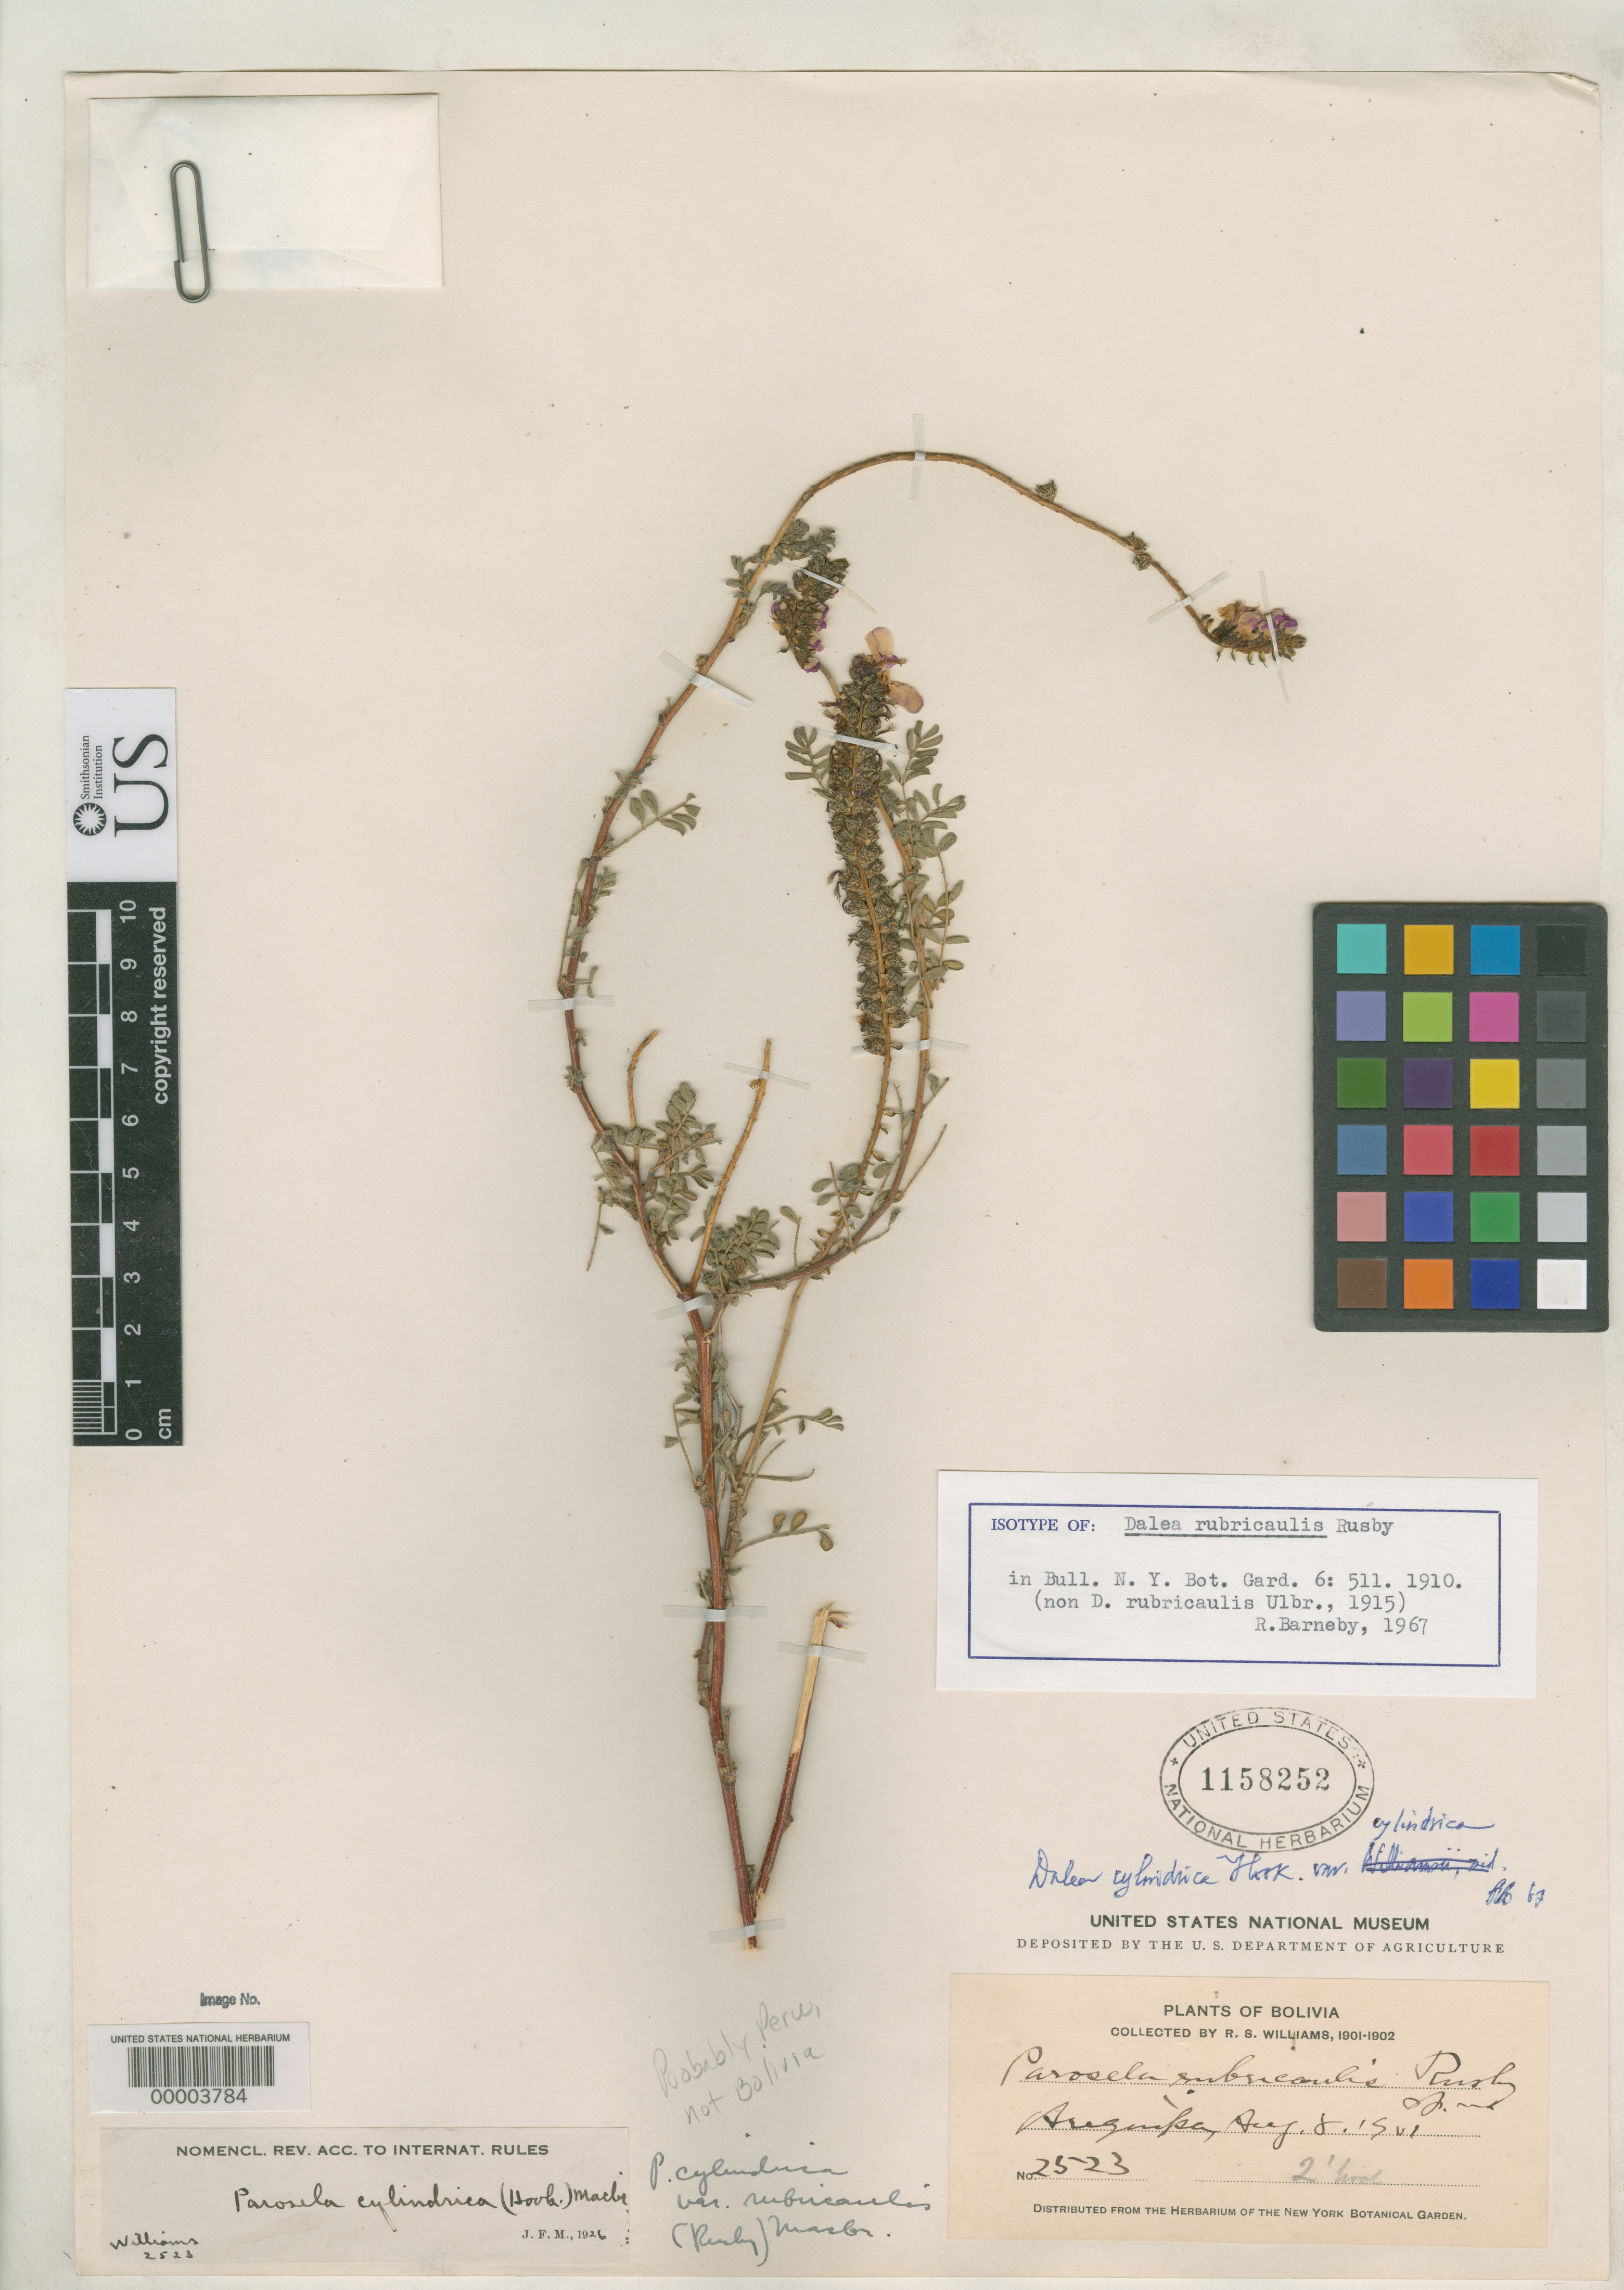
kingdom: Plantae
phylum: Tracheophyta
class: Magnoliopsida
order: Fabales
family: Fabaceae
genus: Parosela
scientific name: Parosela rubricaulis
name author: Rusby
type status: Isotype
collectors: R. S. Williams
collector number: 2523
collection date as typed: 08 Aug 1901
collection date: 1901-08-08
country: Peru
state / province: Arequipa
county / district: Arequipa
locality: Arequipa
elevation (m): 2286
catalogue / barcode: US 1158252